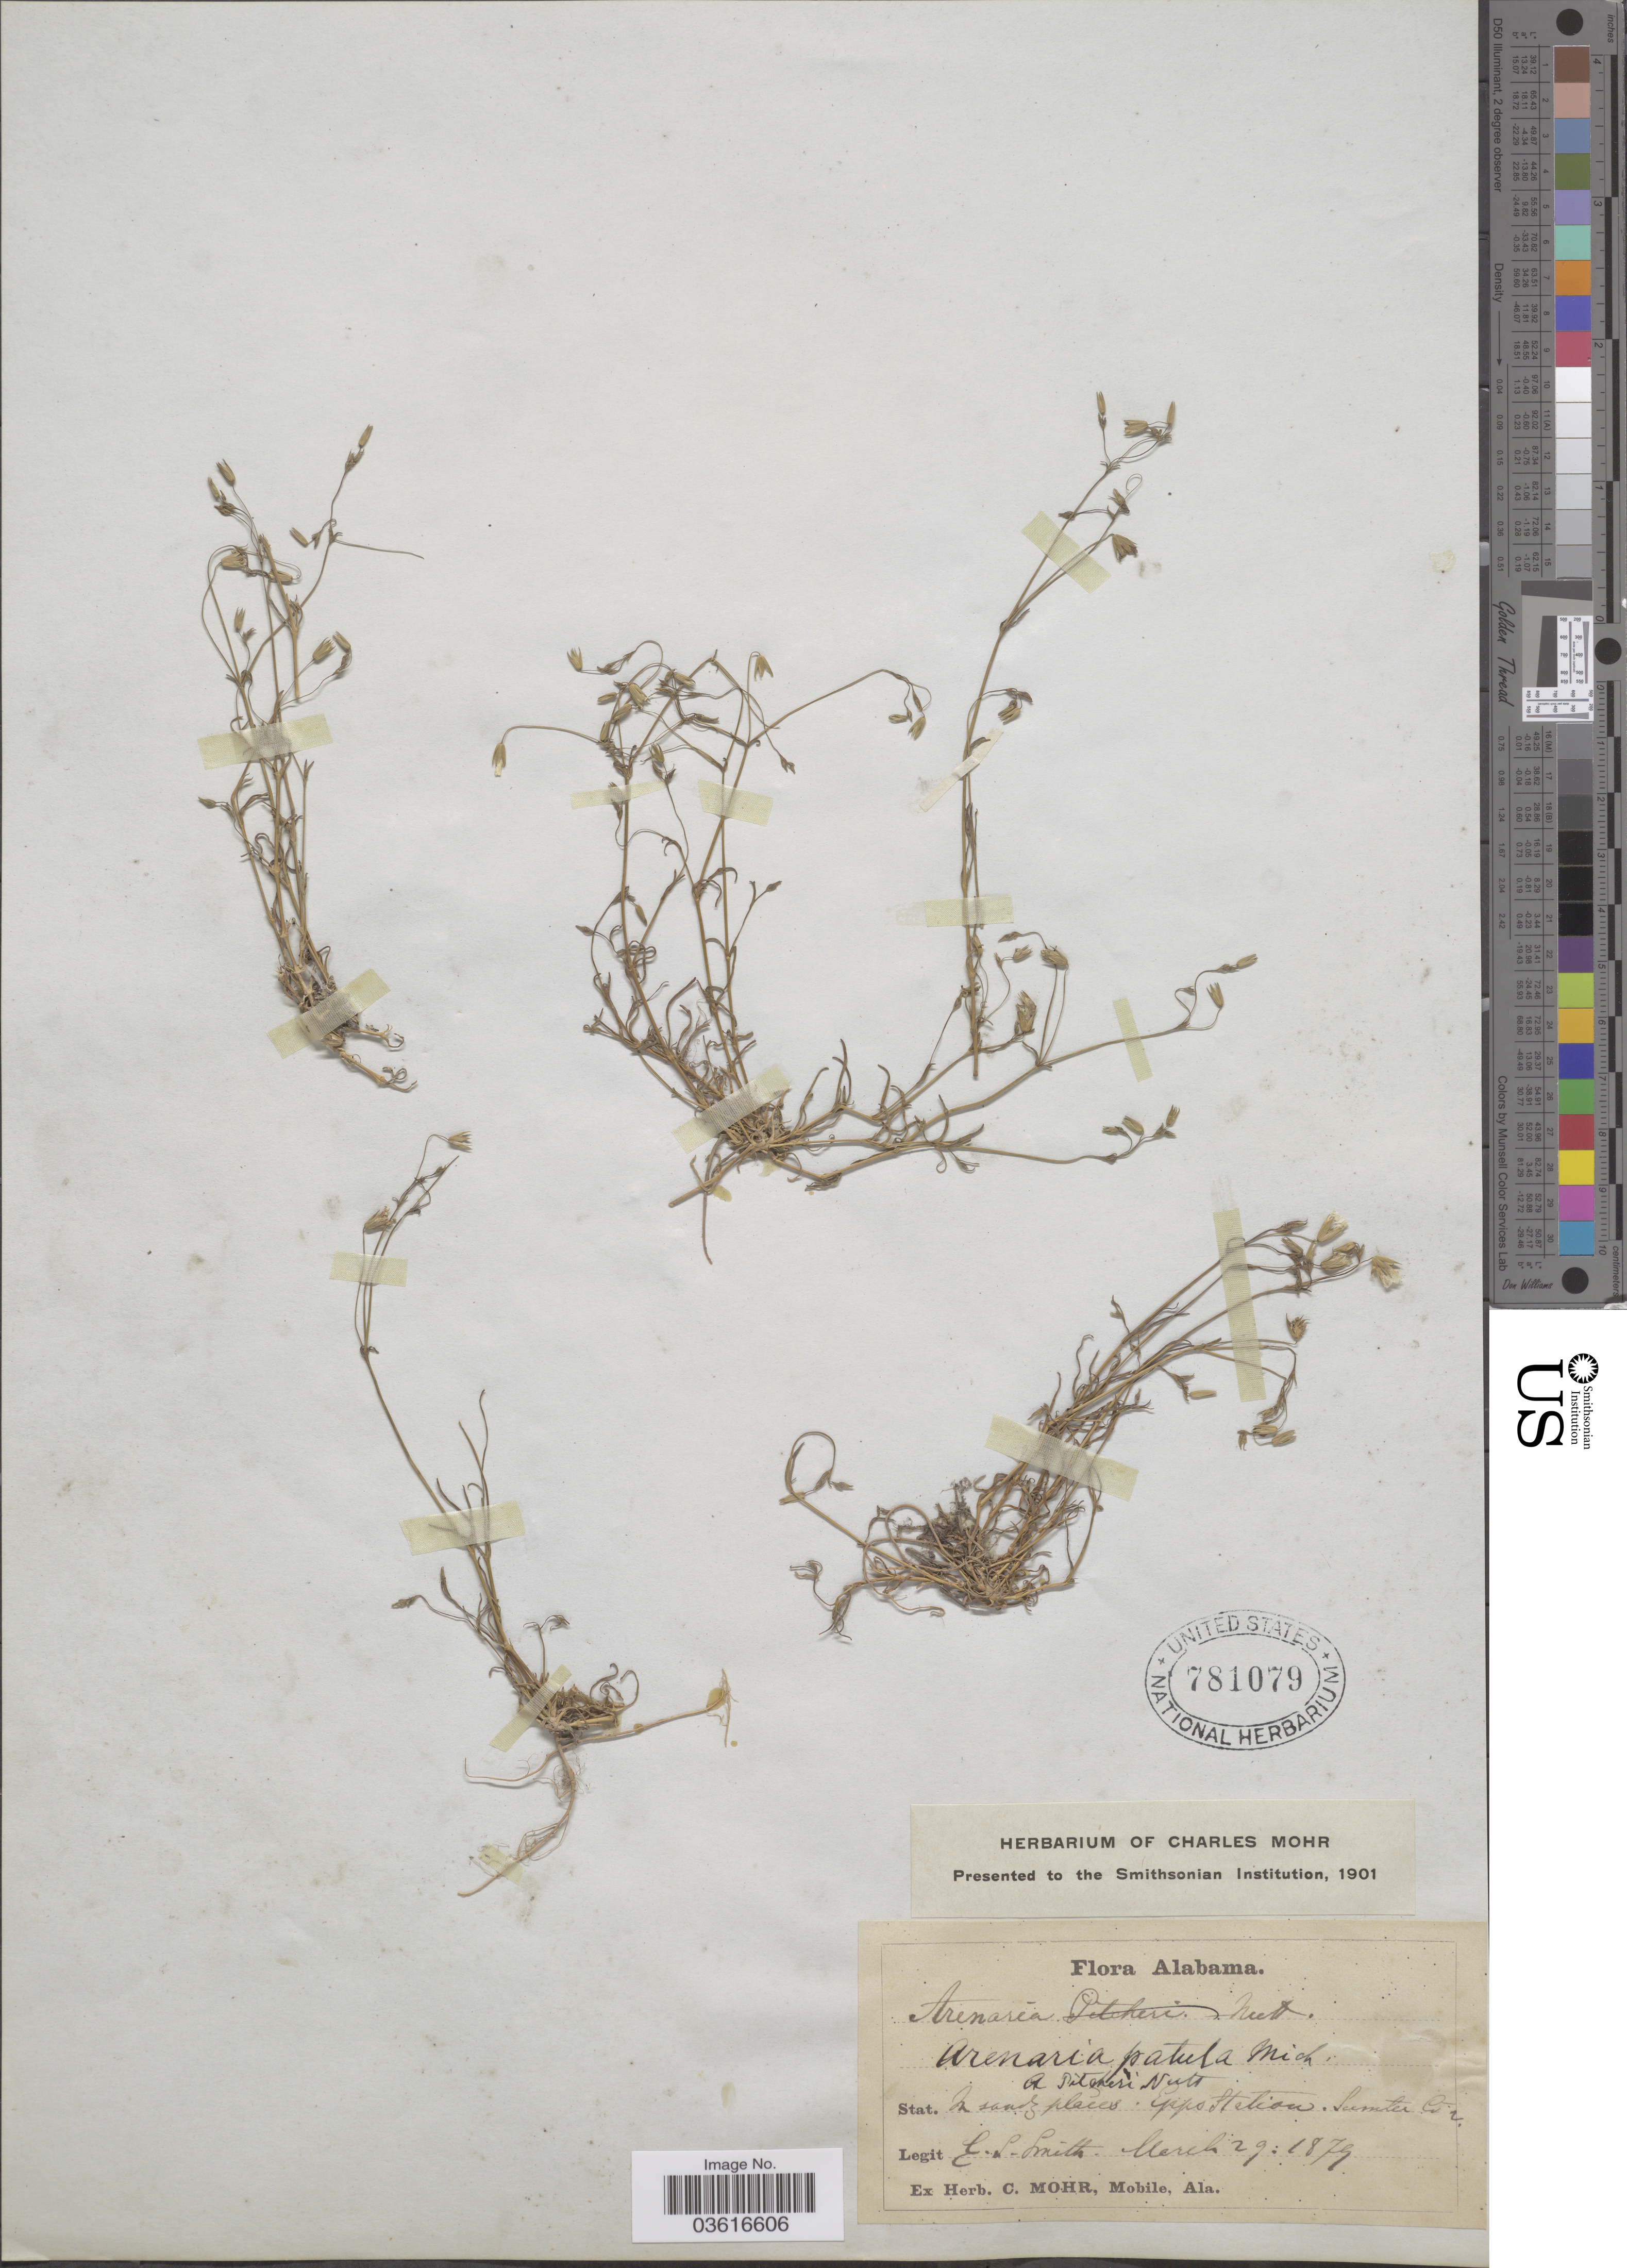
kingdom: Plantae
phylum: Tracheophyta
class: Magnoliopsida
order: Caryophyllales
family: Caryophyllaceae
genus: Minuartia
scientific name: Minuartia patula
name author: (Michx.) Mattf.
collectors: E. L. Smith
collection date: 1879-03-29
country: United States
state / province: Alabama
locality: Epps Station, Sumter Co.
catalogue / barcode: US 781079